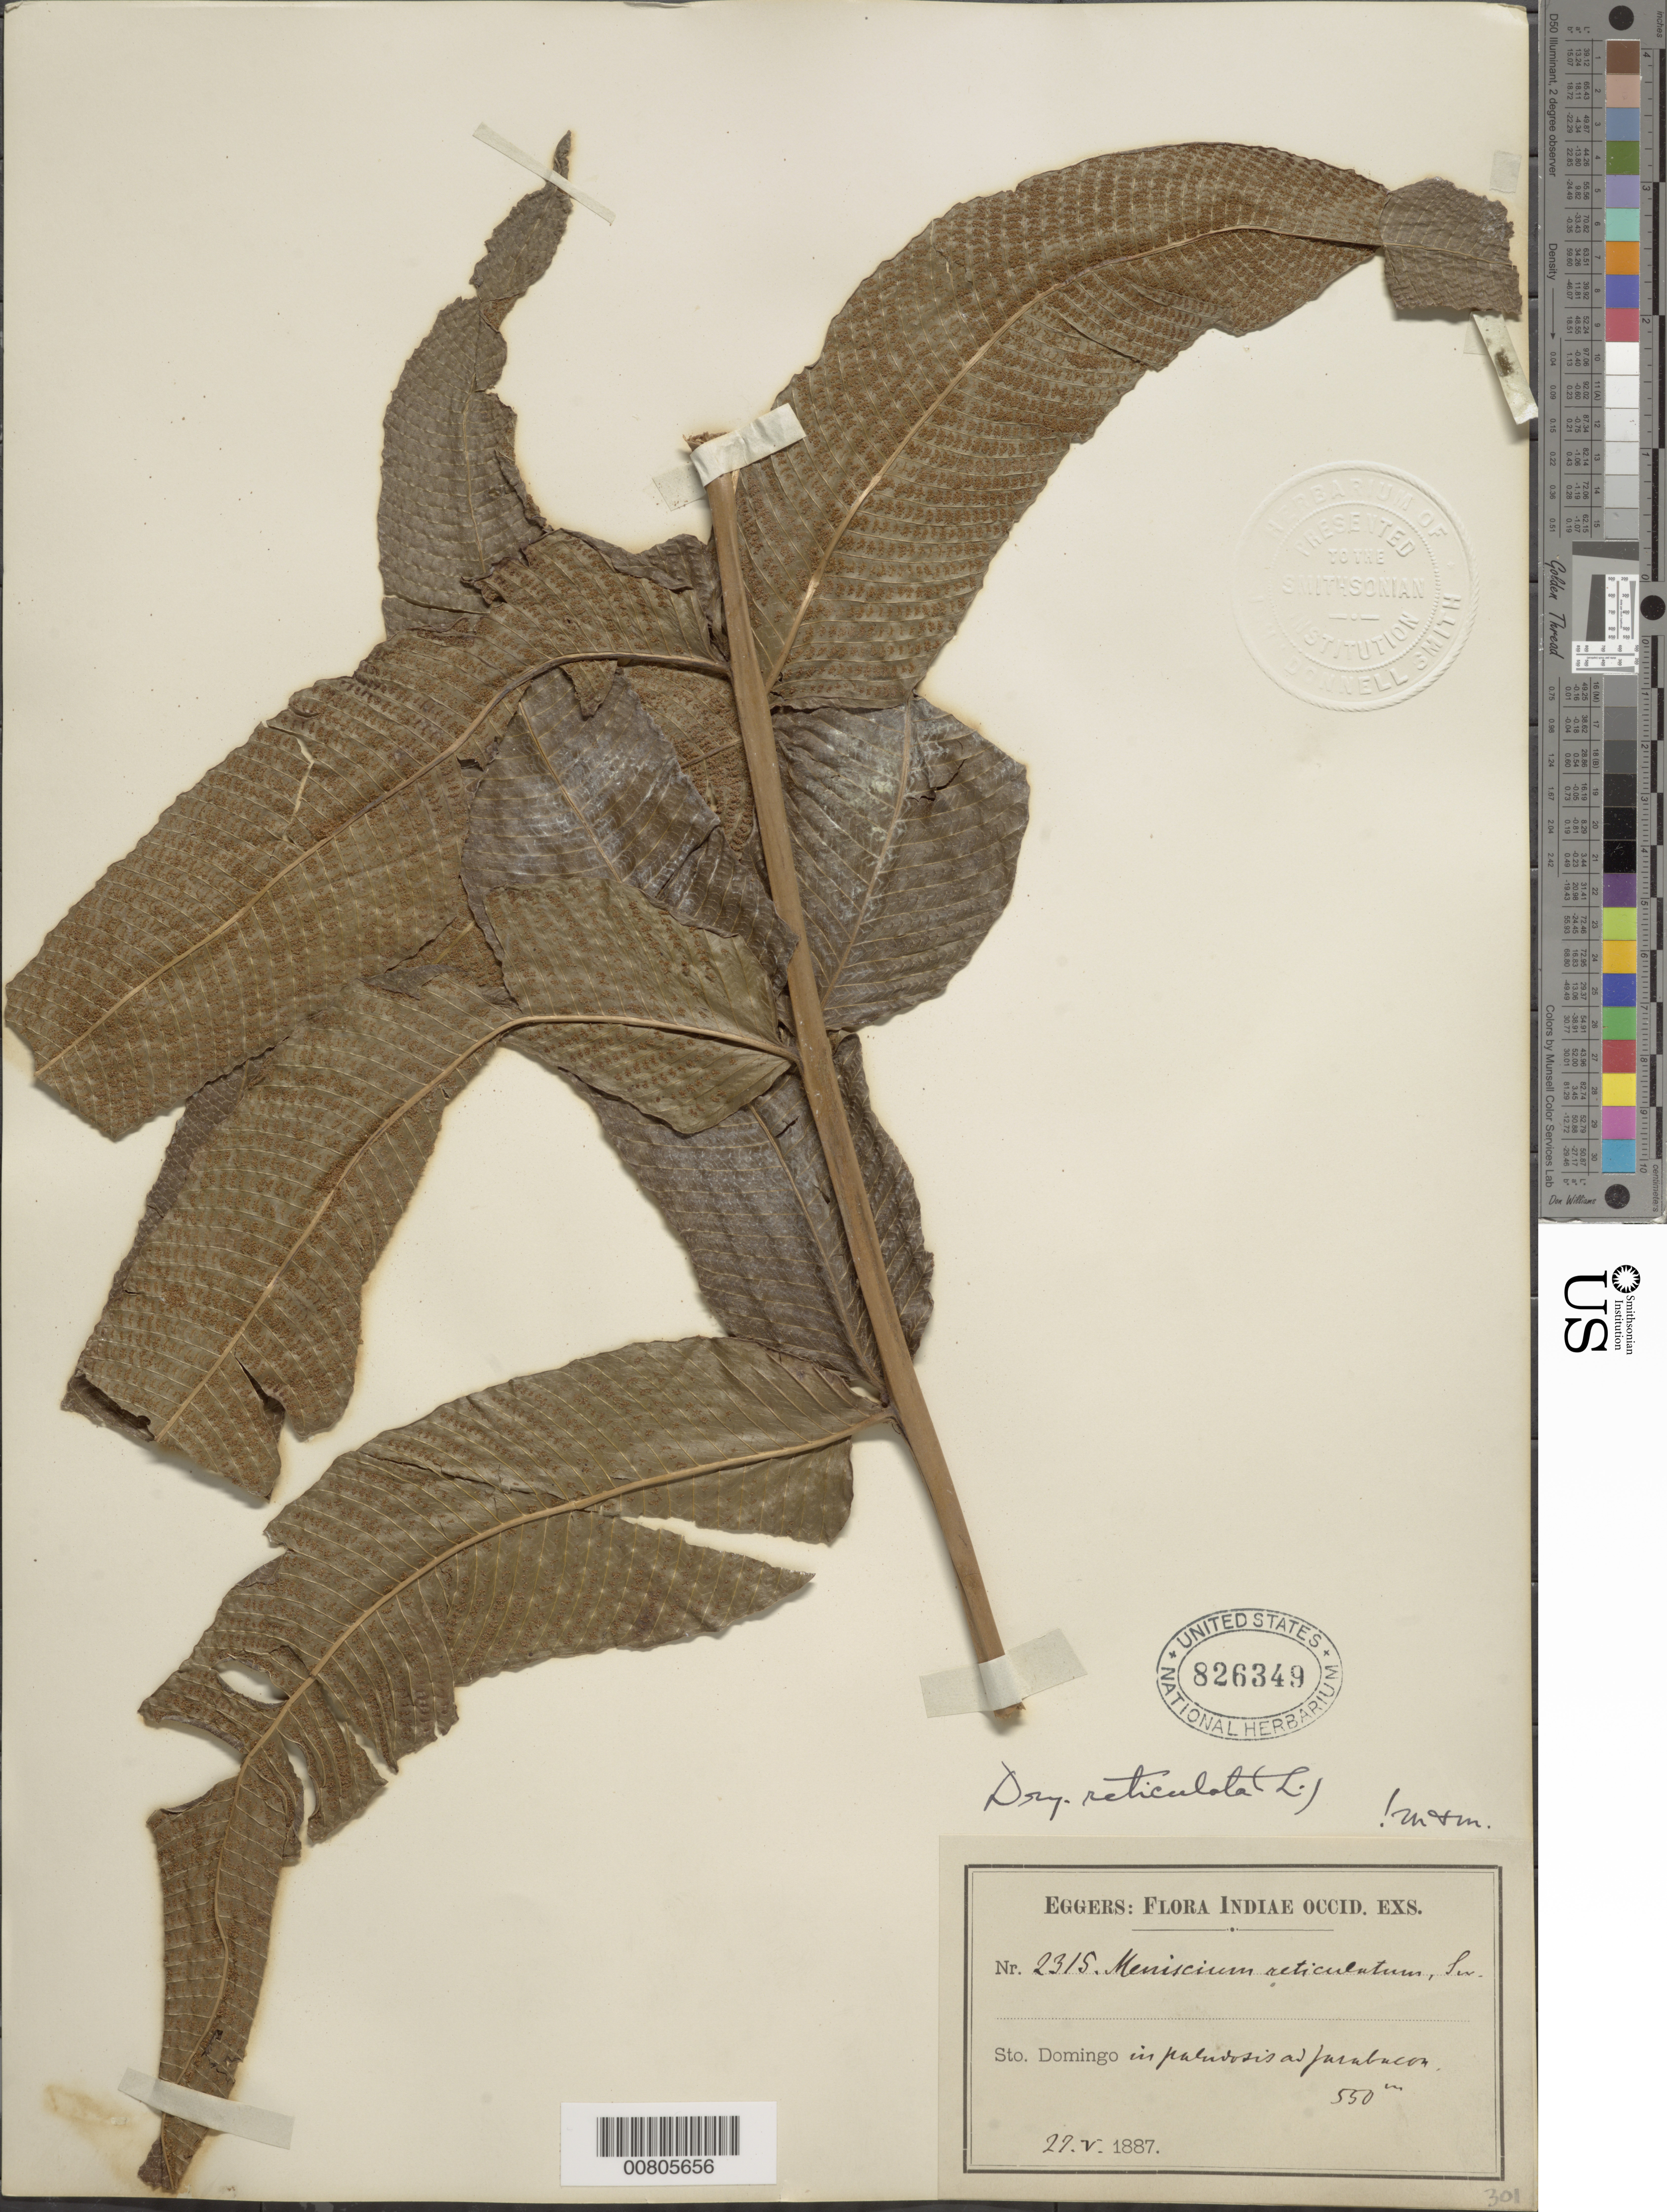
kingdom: Plantae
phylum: Tracheophyta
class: Polypodiopsida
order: Polypodiales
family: Thelypteridaceae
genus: Meniscium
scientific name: Meniscium reticulatum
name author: (L.) Sw.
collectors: H. F. A. von Eggers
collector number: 2315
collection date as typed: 22 May 1887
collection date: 1887-05-22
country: Dominican Republic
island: Hispaniola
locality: Jarabacoa [?]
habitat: In paludosis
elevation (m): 550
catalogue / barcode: US 826349